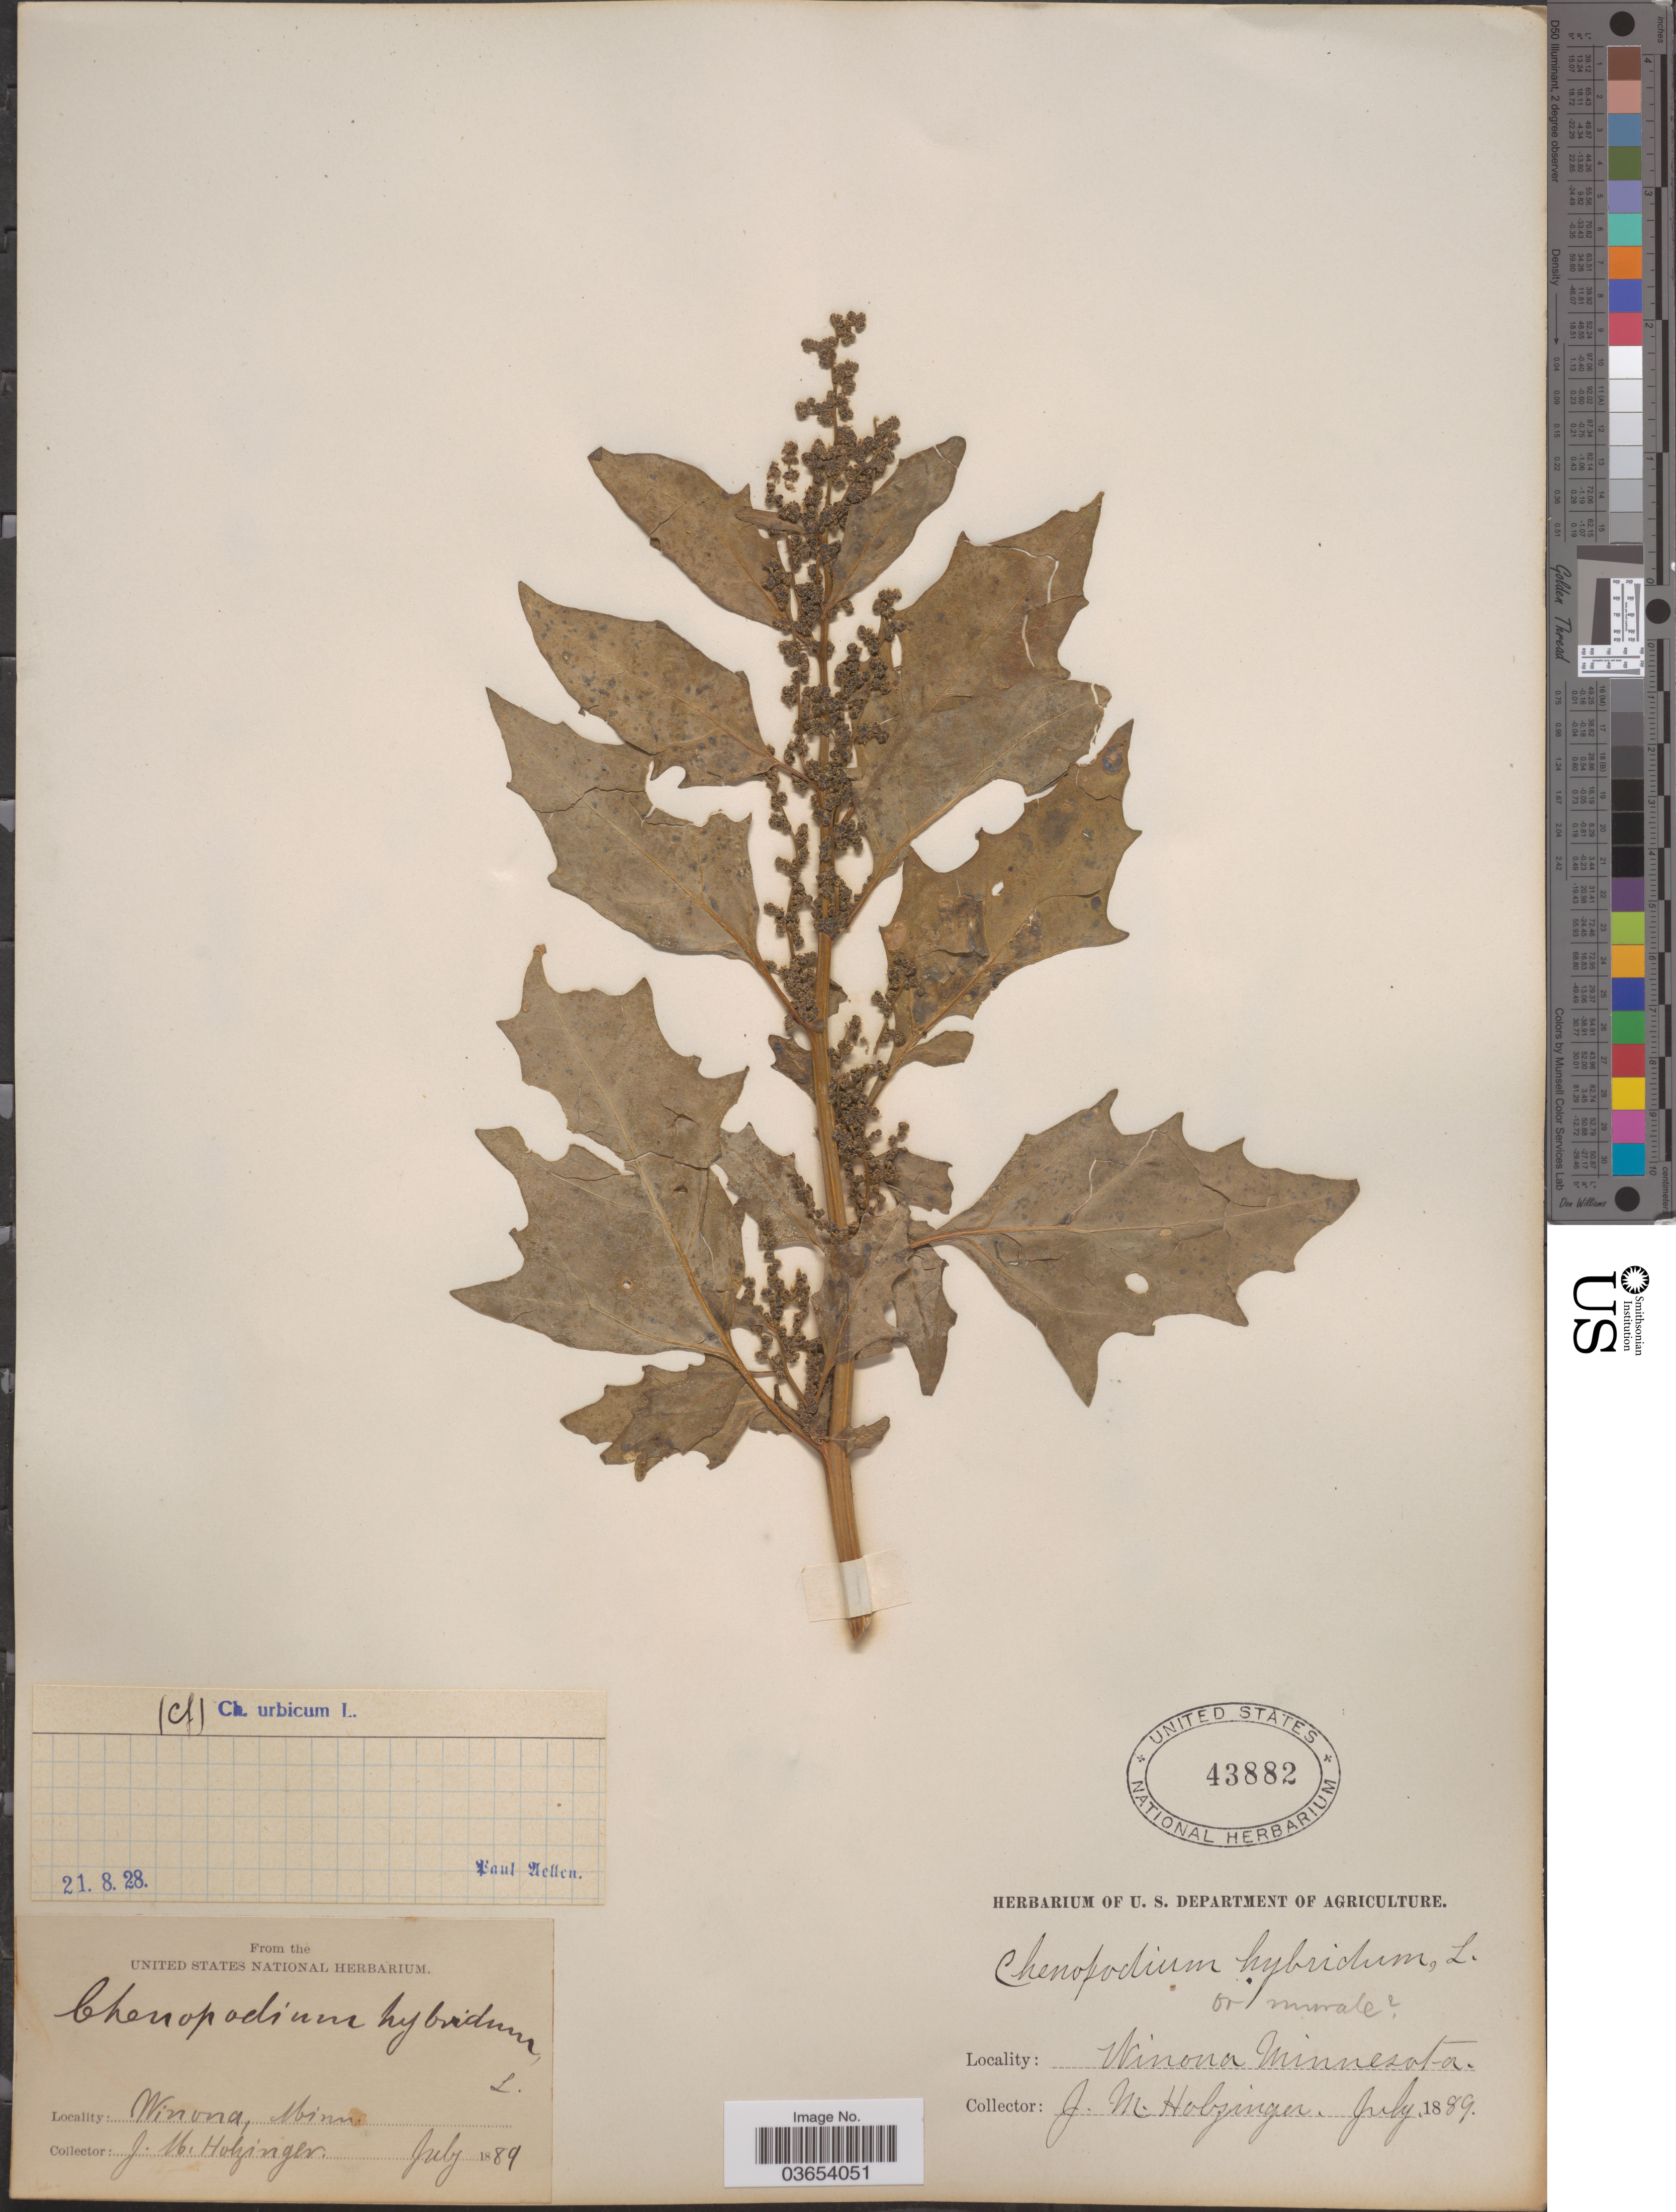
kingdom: Plantae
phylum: Tracheophyta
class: Magnoliopsida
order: Caryophyllales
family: Amaranthaceae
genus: Chenopodium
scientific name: Chenopodium urbicum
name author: L.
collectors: J. M. Holzinger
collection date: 1889-07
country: United States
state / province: Minnesota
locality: Winona.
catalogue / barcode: US 43882